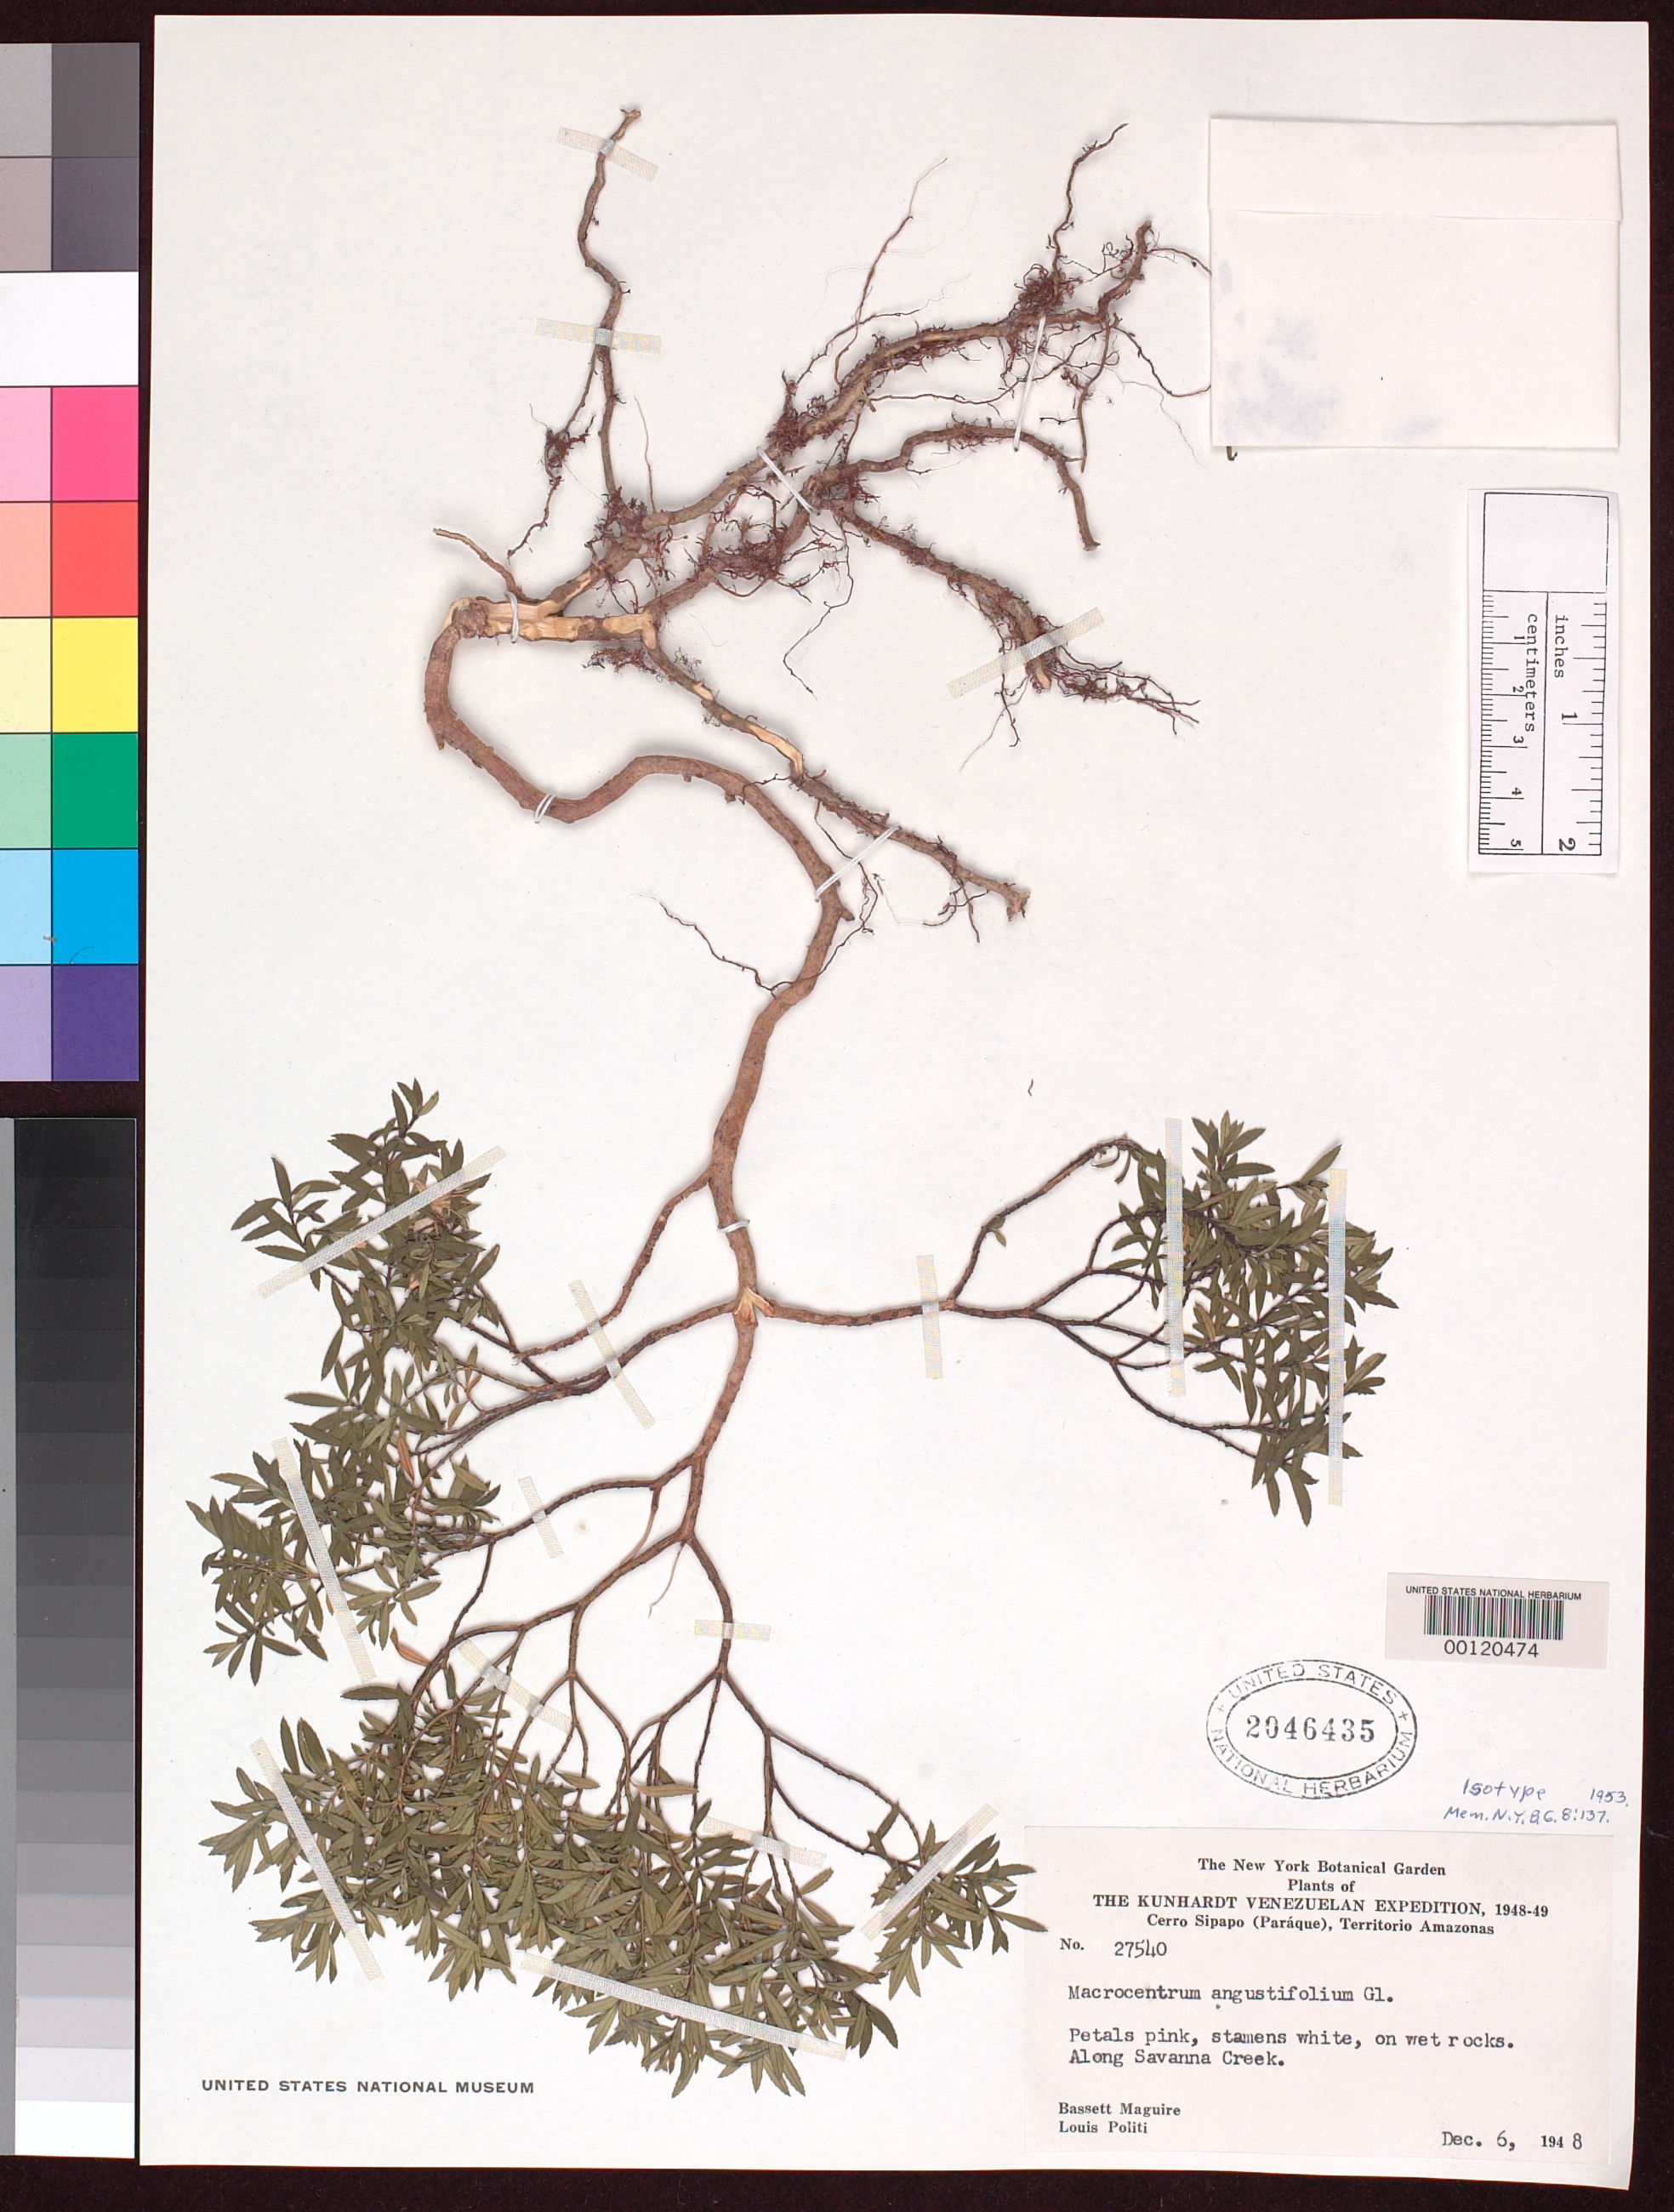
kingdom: Plantae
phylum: Tracheophyta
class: Magnoliopsida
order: Myrtales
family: Melastomataceae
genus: Macrocentrum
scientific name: Macrocentrum angustifolium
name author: Gleason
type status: Isotype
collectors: B. Maguire & L. Politi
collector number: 27540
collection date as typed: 06 Dec 1948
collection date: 1948-12-06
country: Venezuela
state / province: Amazonas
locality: Cerro Sipapo (Paraque).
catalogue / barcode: US 2046435